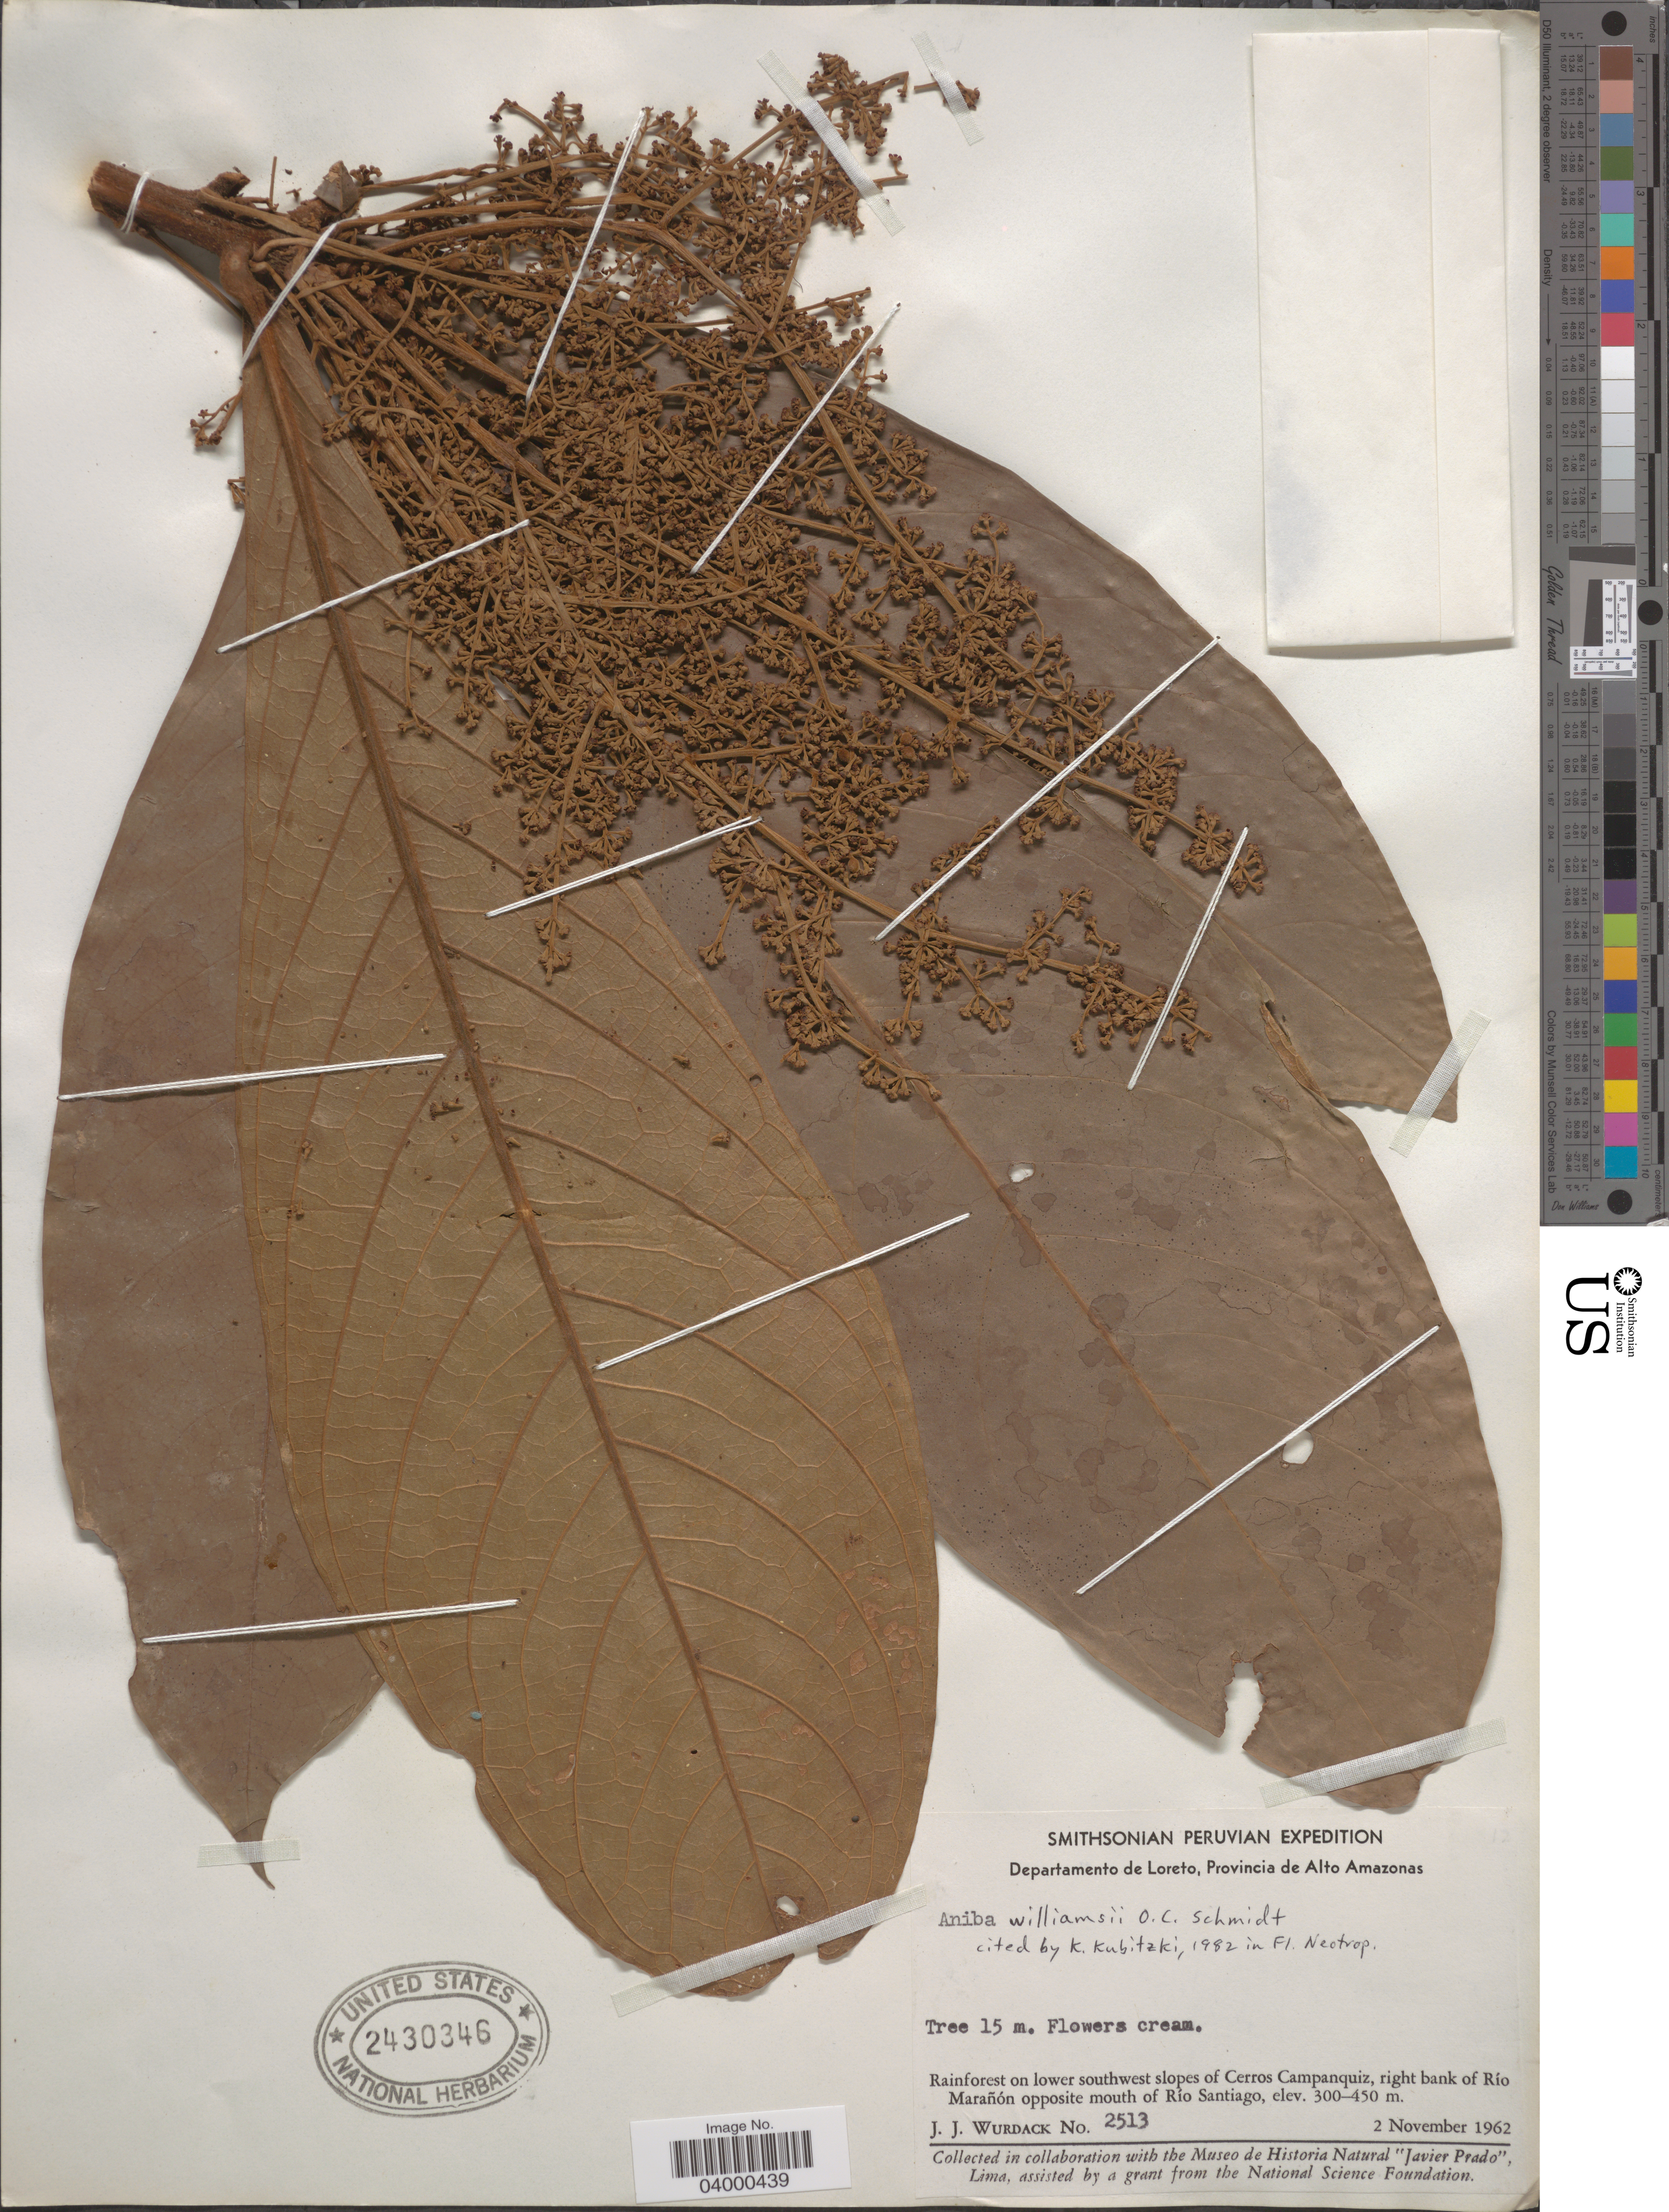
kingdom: Plantae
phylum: Tracheophyta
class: Magnoliopsida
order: Laurales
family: Lauraceae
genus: Aniba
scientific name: Aniba sp.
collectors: J. J. Wurdack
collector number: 2513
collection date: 1962-11-02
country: Peru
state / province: Loreto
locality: Departamento de Loreto, Provincia de Alto Amazonas. Rainforest on lower southwest slopes of Cerros Campanquiz, right bank of Río Marañón opposite mouth of Río Santiago.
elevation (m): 300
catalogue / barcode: US 2430346